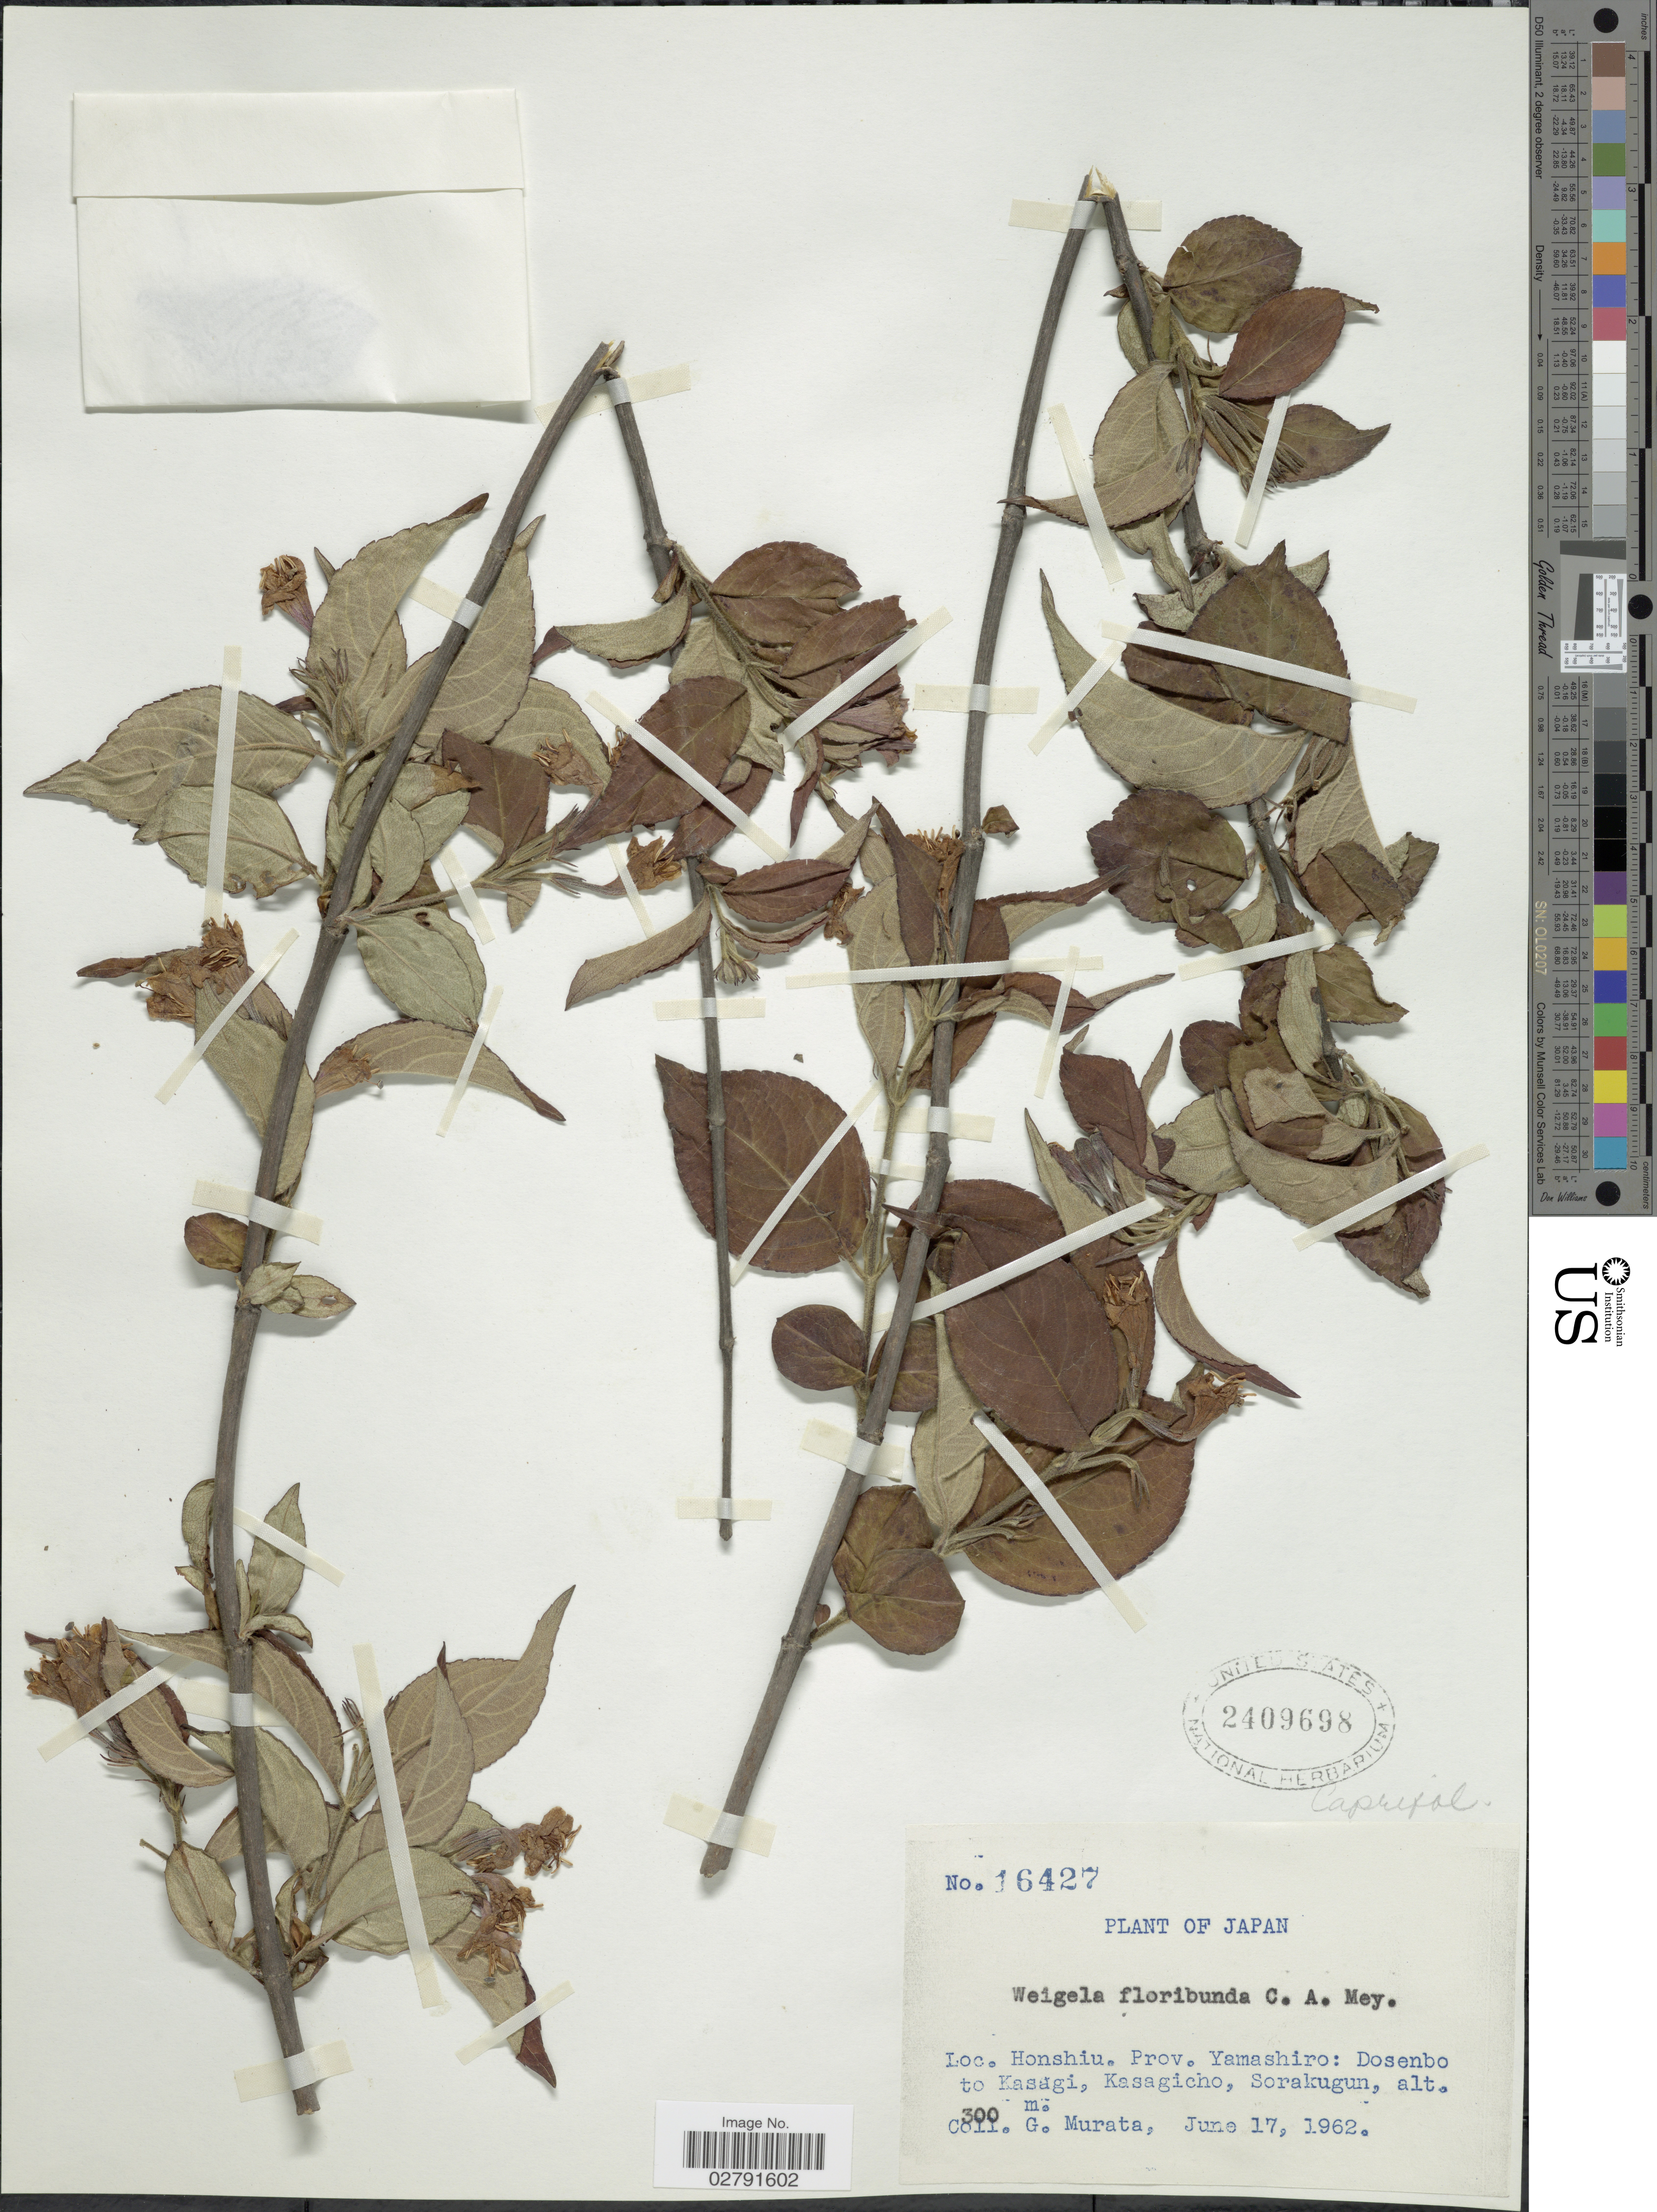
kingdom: Plantae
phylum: Tracheophyta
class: Magnoliopsida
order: Dipsacales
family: Caprifoliaceae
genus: Diervilla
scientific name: Diervilla floribunda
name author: Siebold & Zucc.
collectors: G. Murata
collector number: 16427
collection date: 1962-06-17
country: Japan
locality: Honshiu. Prov. Yamashiro: Dosenbo to Kasagi, Kasagicho, Sorakugun.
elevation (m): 300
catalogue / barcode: US 2409698